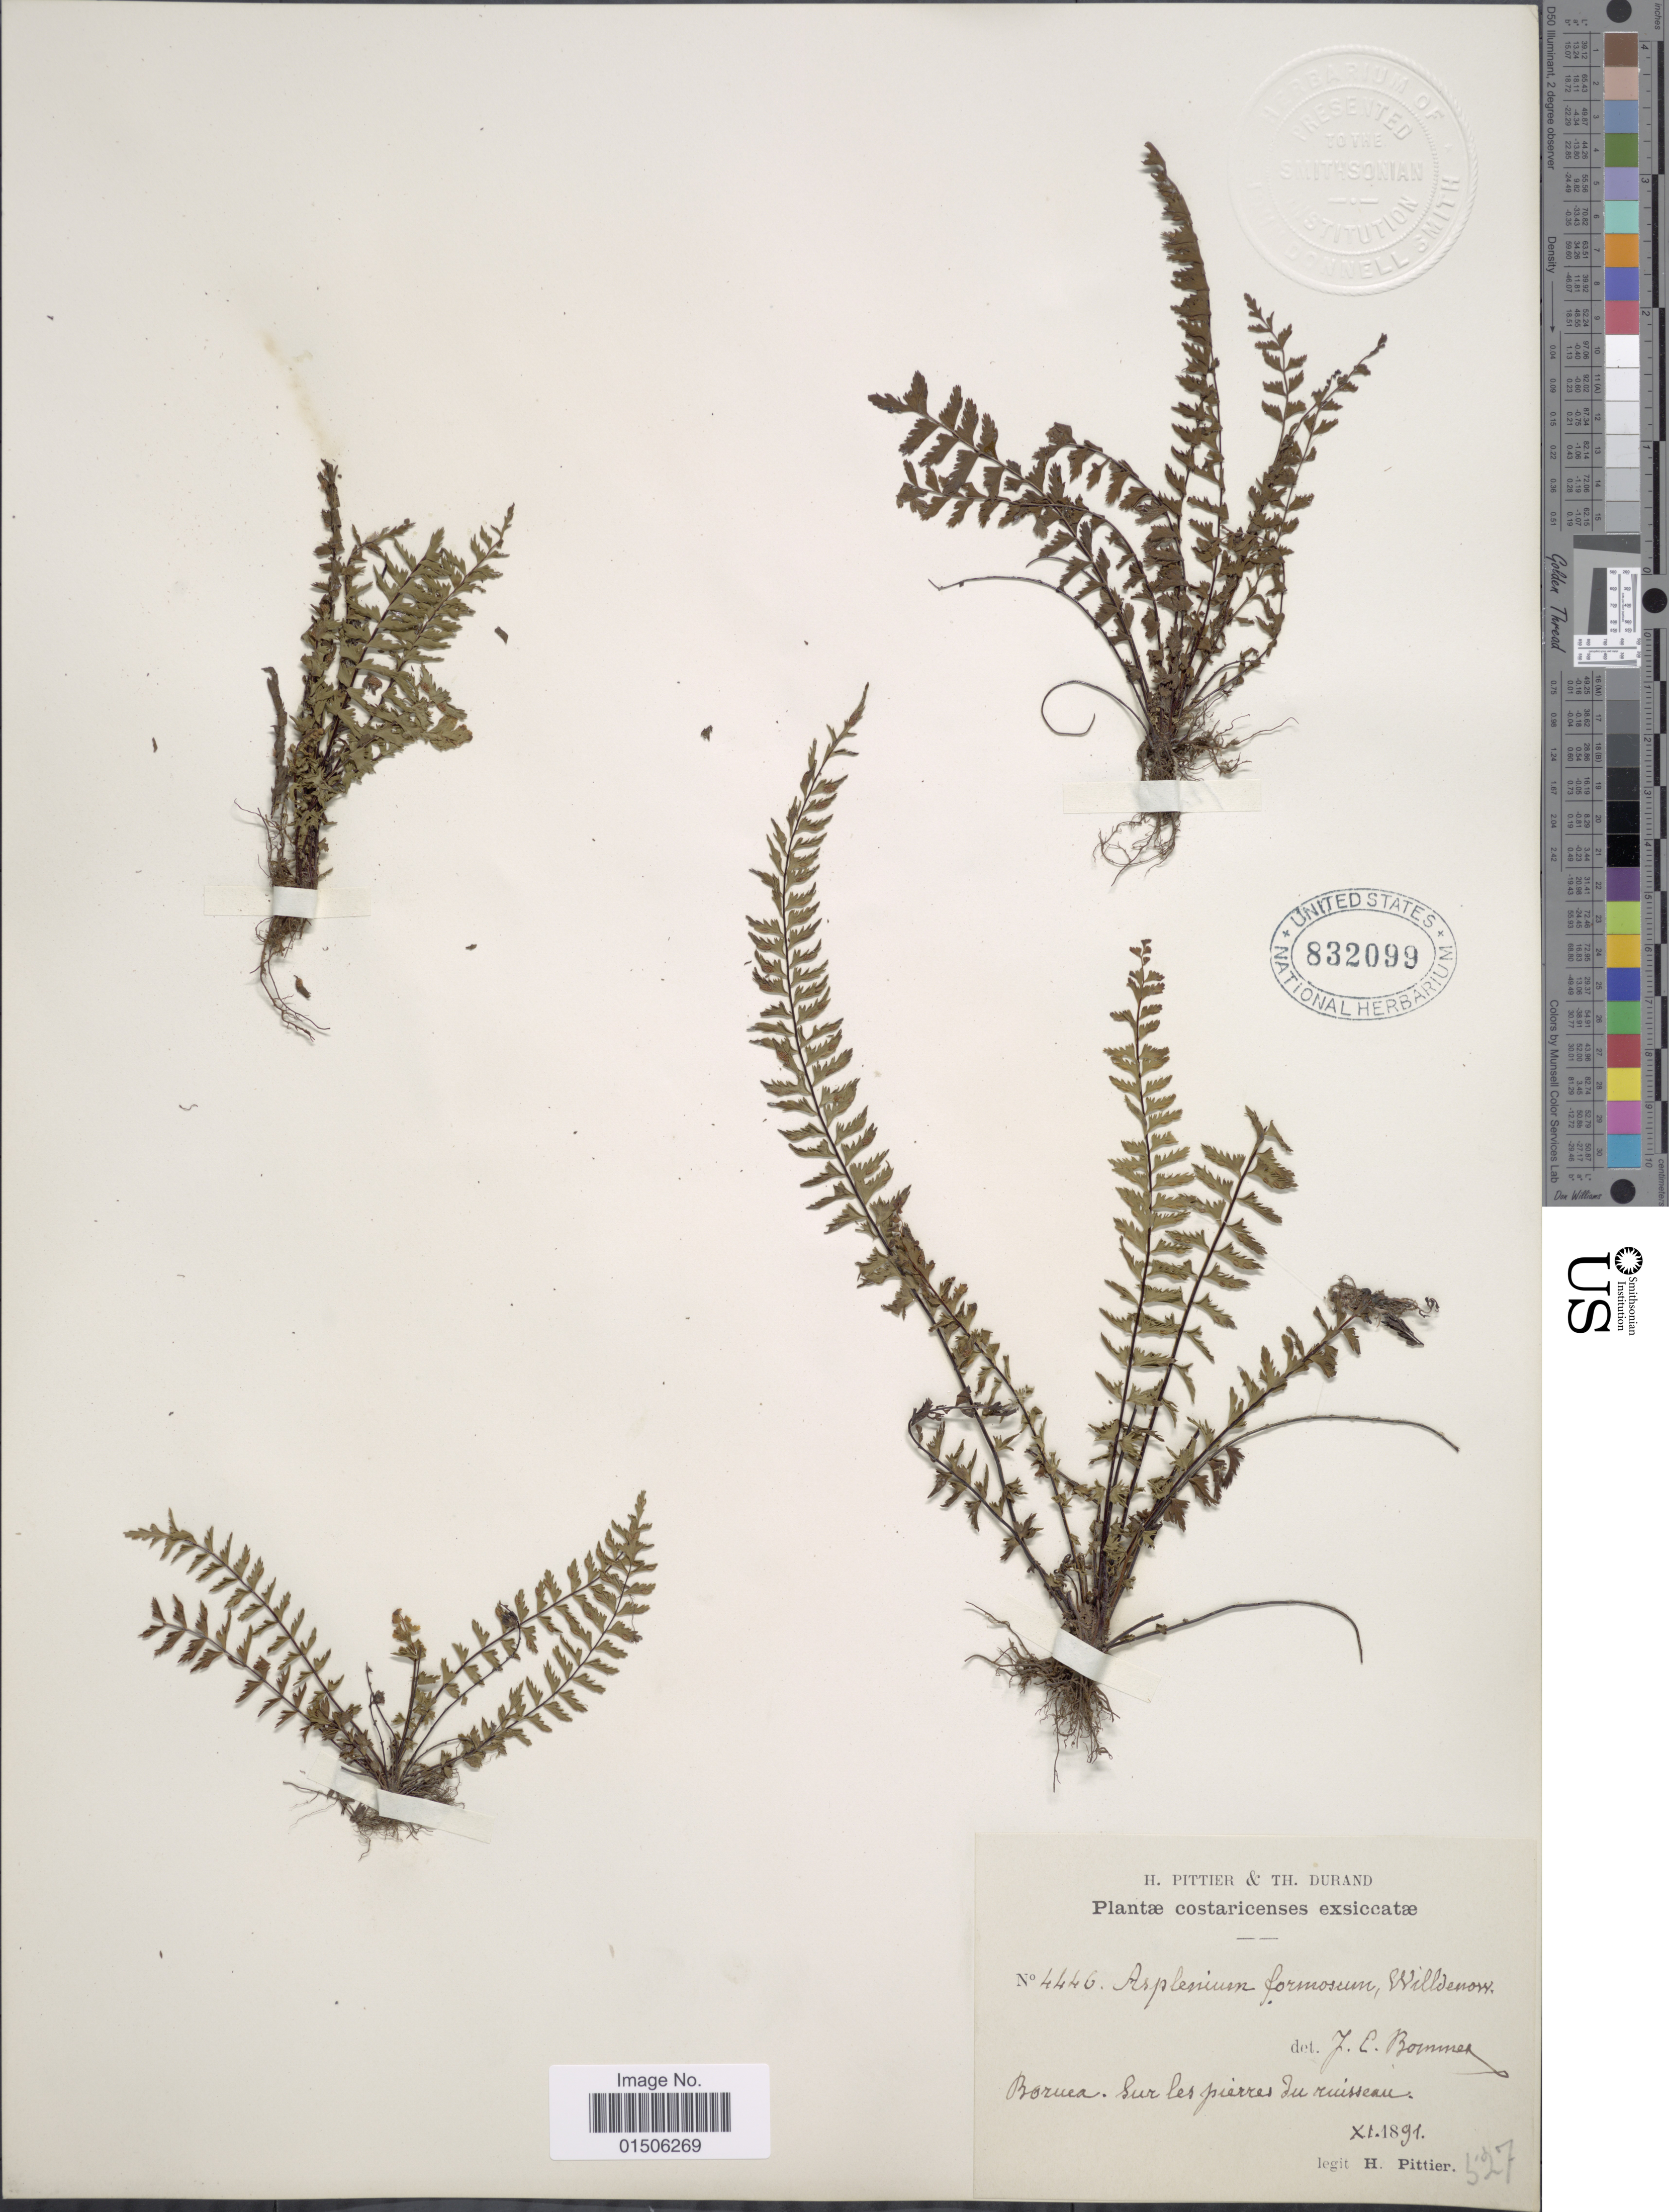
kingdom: Plantae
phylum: Tracheophyta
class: Polypodiopsida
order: Polypodiales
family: Aspleniaceae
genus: Asplenium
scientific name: Asplenium formosum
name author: Willd.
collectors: H. F. Pittier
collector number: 4446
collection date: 1891-11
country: Costa Rica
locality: Boruca. Sur les pierres du ruisseau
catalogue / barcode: US 832099